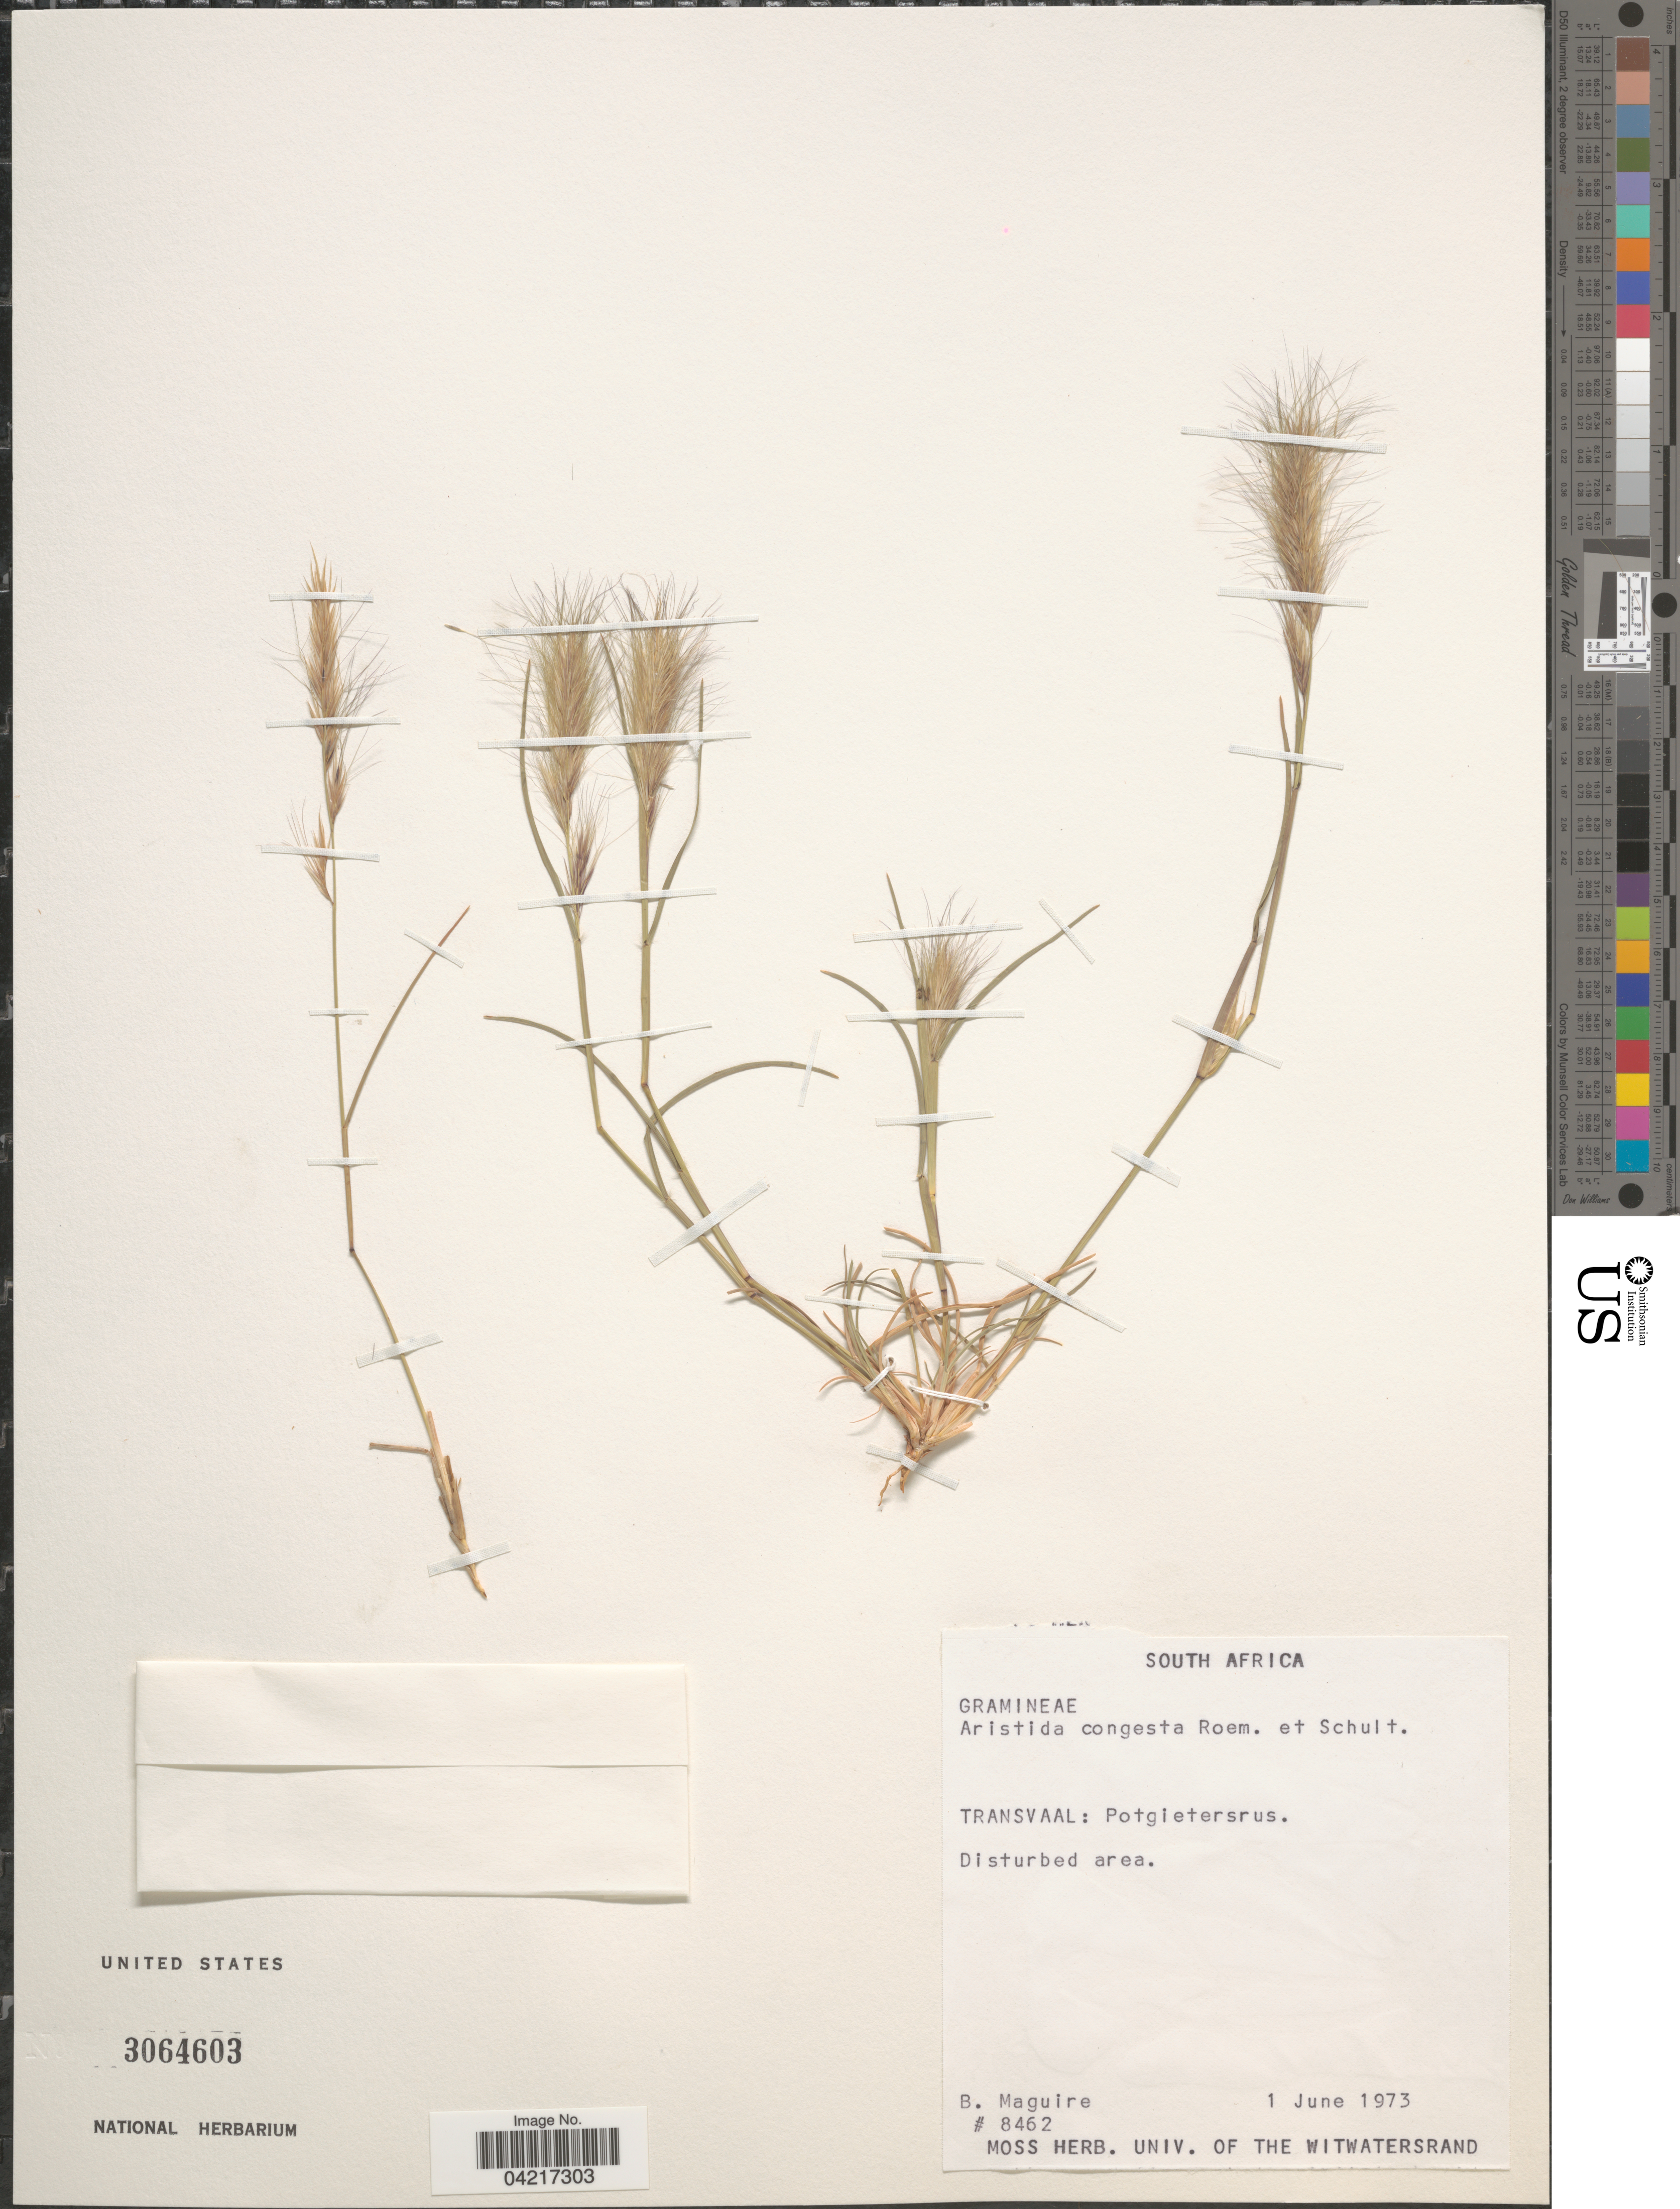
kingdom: Plantae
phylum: Tracheophyta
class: Liliopsida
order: Poales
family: Poaceae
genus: Aristida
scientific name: Aristida congesta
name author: Roem. & Schult.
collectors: B. Maguire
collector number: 8462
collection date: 1973-06-01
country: South Africa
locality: Transvaal: Potgietersrus. Disturbed area.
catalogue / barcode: US 3064603